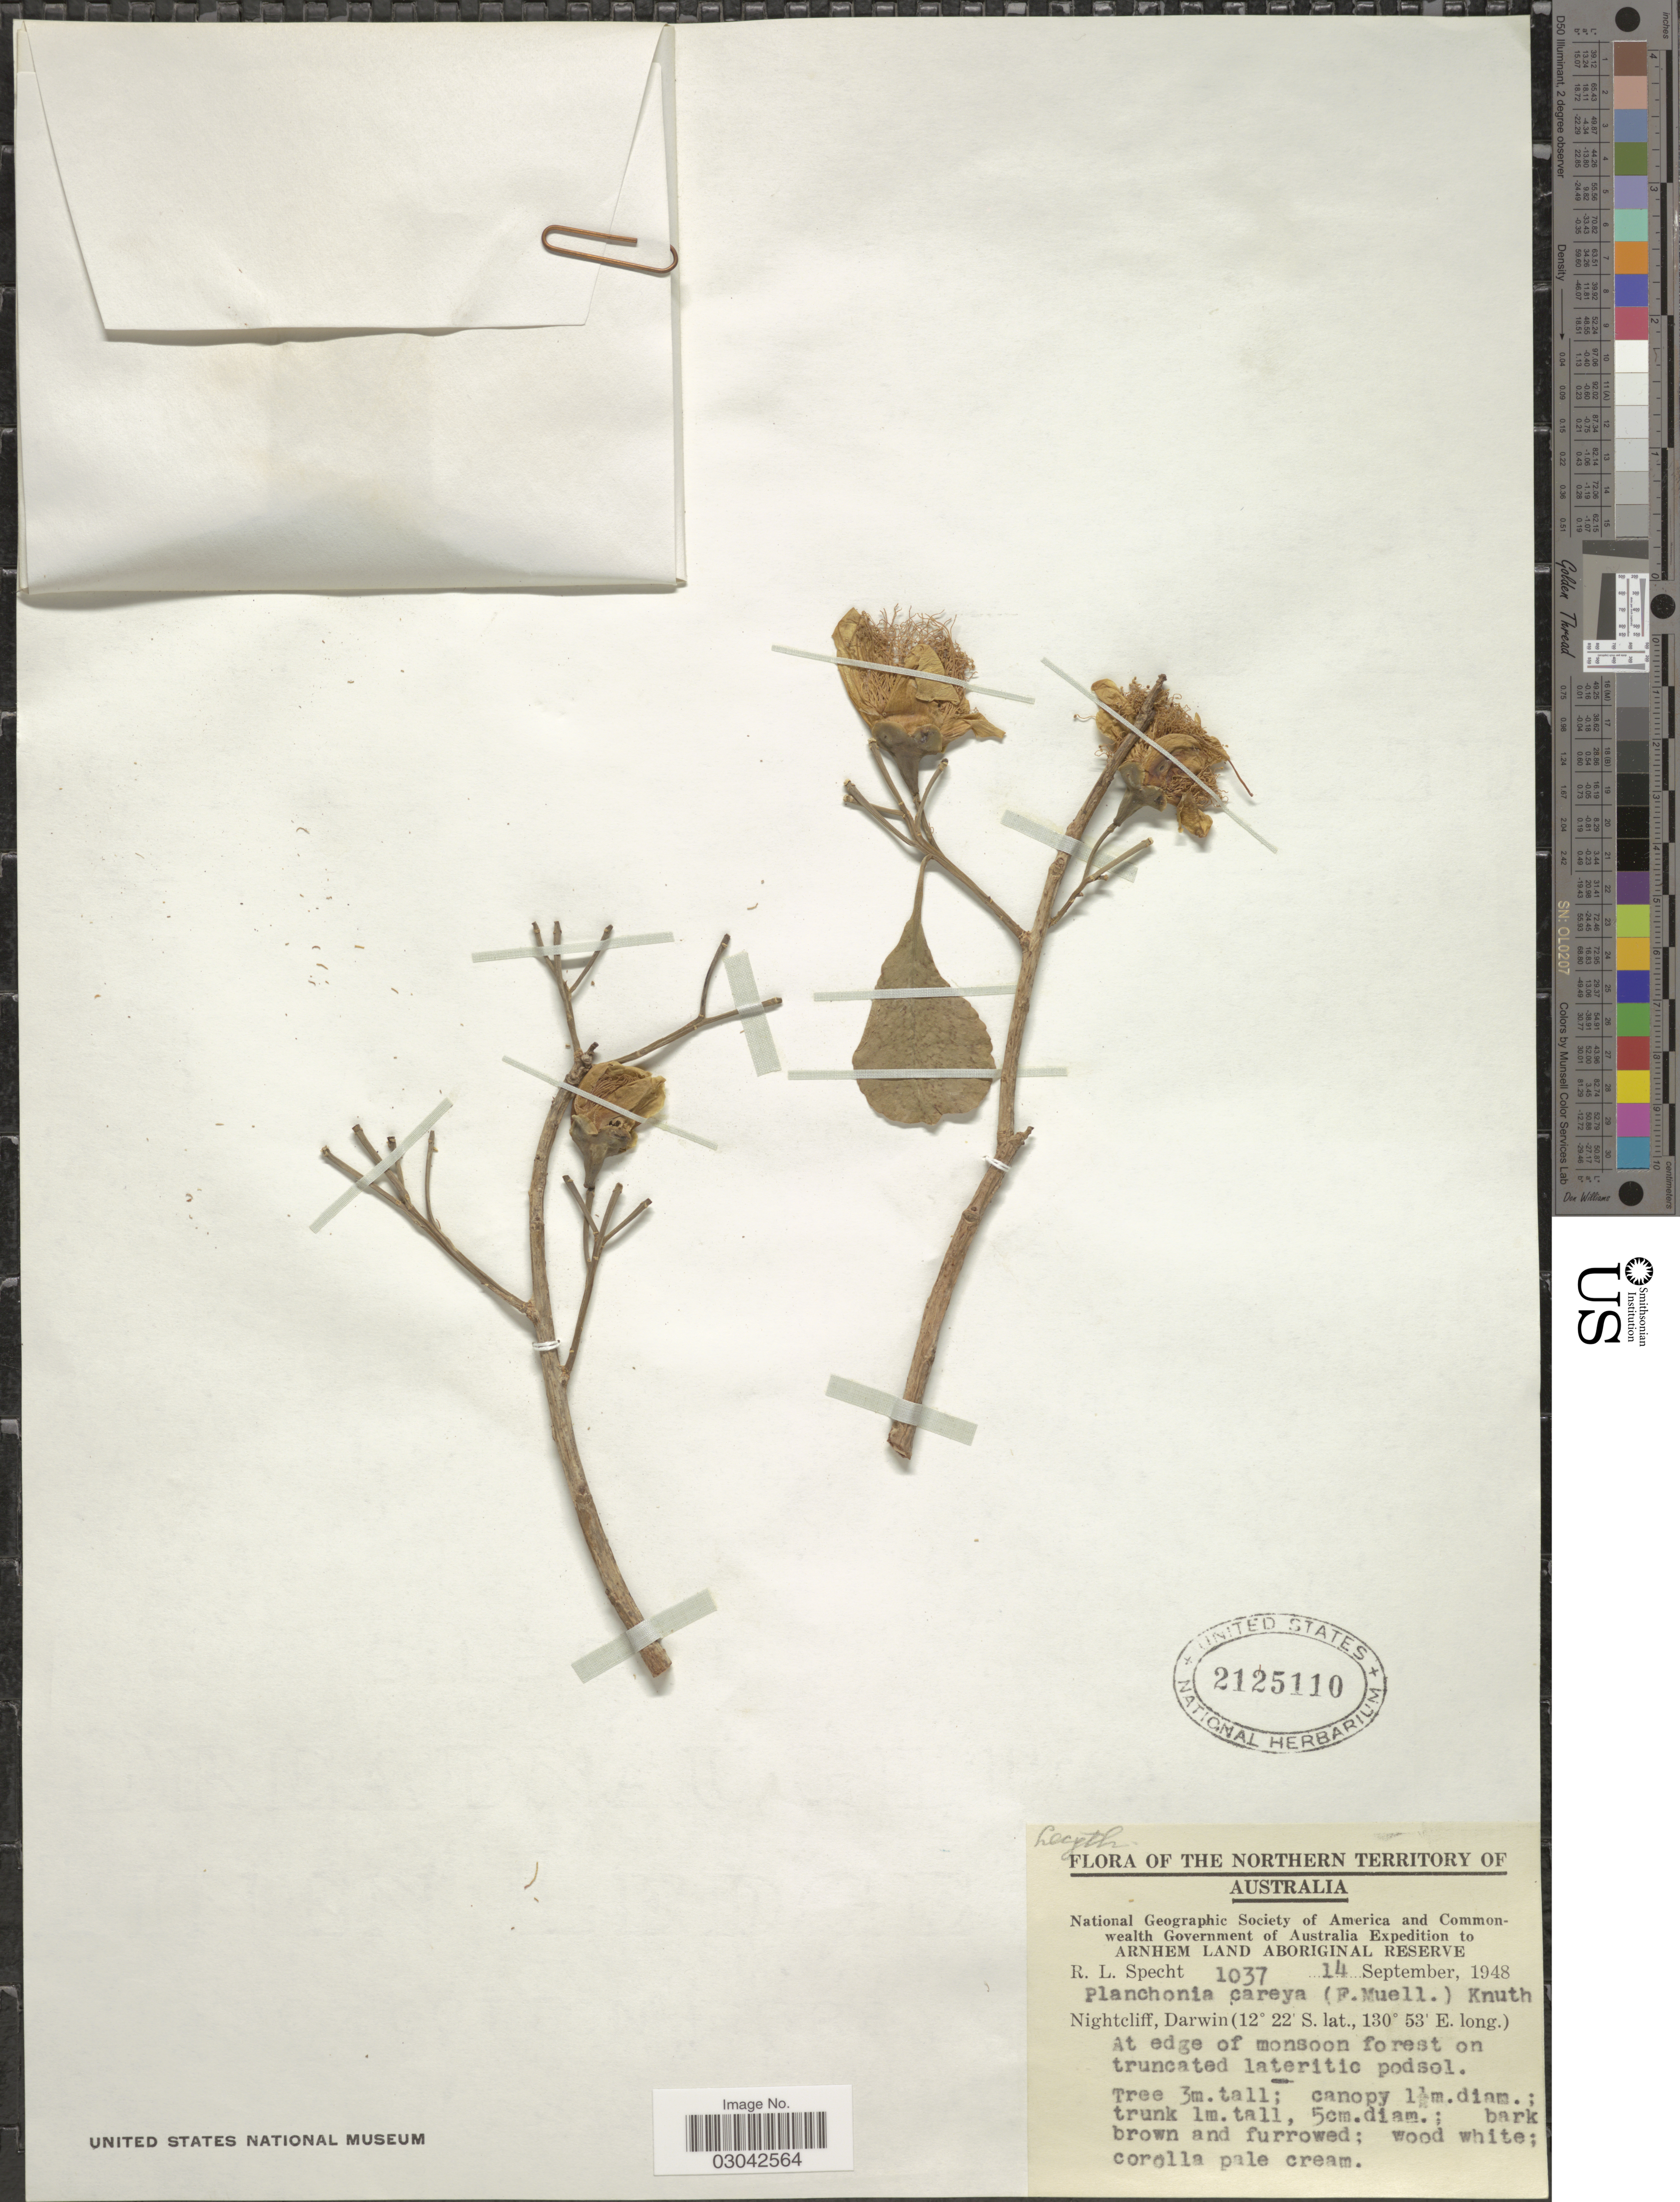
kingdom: Plantae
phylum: Tracheophyta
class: Magnoliopsida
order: Ericales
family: Lecythidaceae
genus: Planchonia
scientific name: Planchonia careya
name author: (F. Muell.) R. Knuth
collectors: R. L. Specht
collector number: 1037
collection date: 1948-09-14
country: Australia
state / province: Northern Territory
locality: Arnhem Land Aboriginal Reserve. Nightcliff, Darwin.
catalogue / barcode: US 2125110